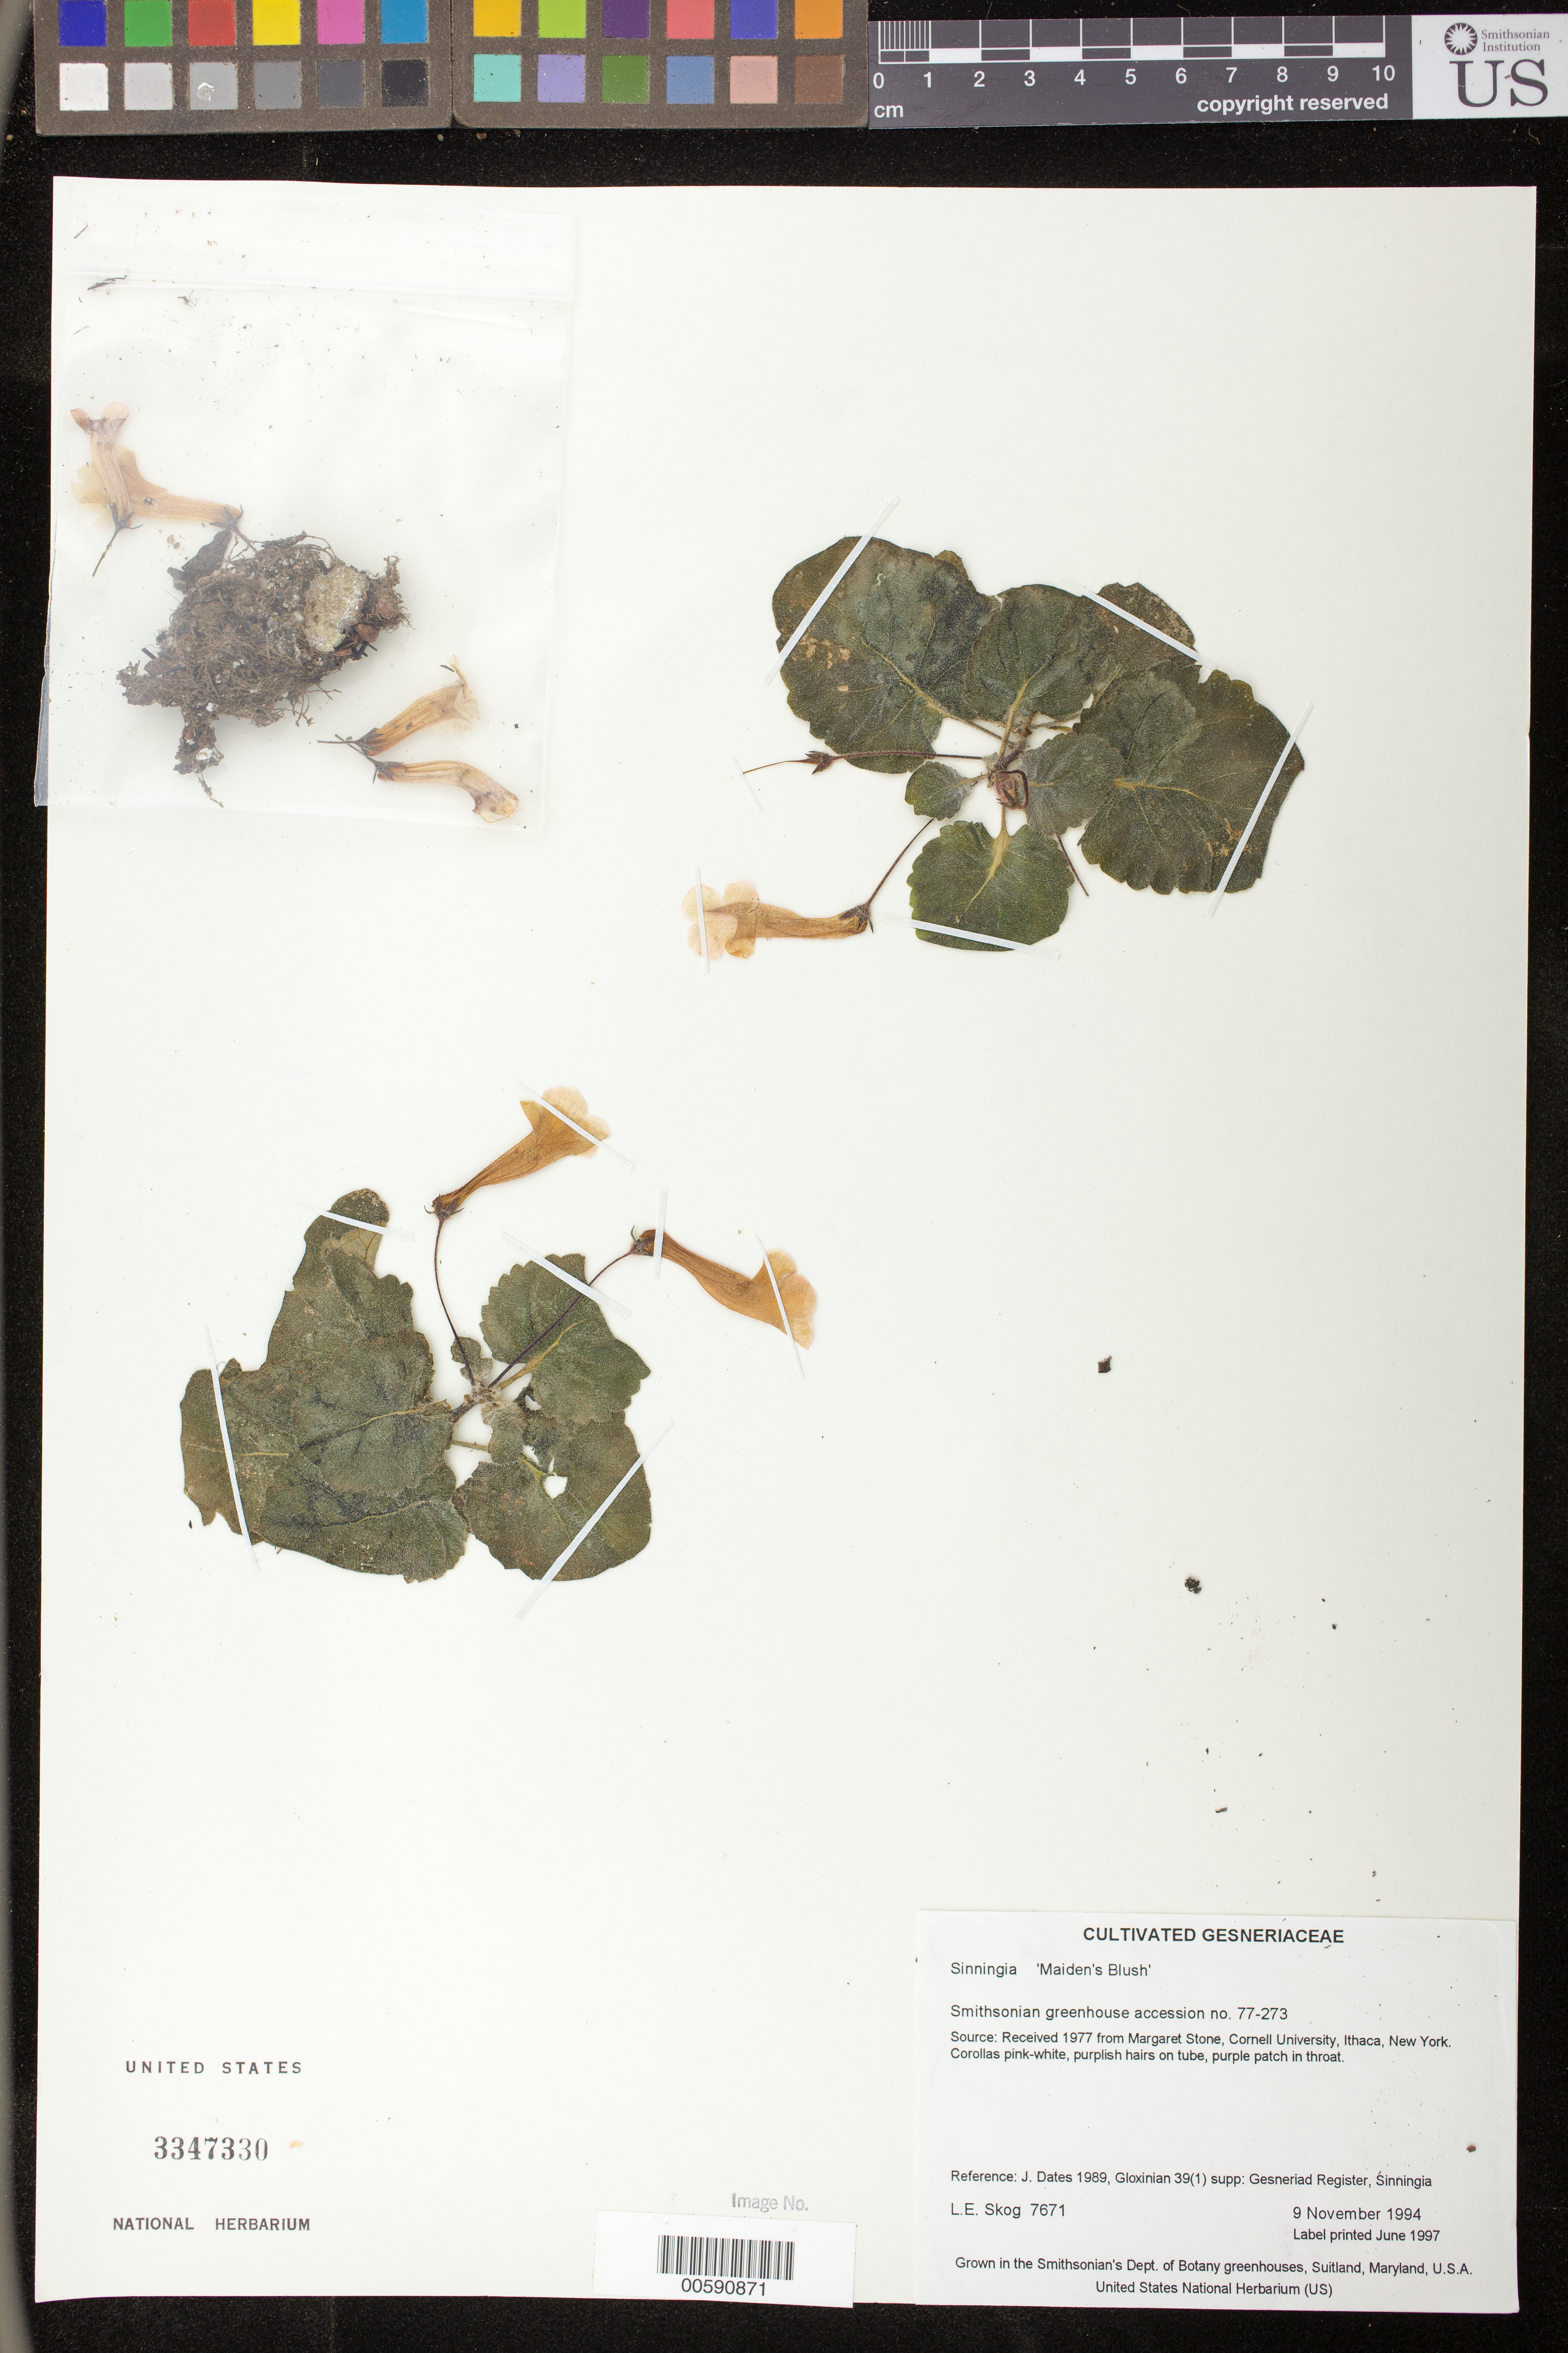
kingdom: Plantae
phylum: Tracheophyta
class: Magnoliopsida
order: Lamiales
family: Gesneriaceae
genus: Sinningia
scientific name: Sinningia 'Maiden's Blush'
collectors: L. E. Skog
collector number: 7671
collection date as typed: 09 Nov 1994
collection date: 1994-11-09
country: United States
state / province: Maryland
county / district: Prince George's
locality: Grown in the Smithsonian's Dept. of Botany greenhouses, Suitland, Maryland, U.S.A.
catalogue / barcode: US 3347330